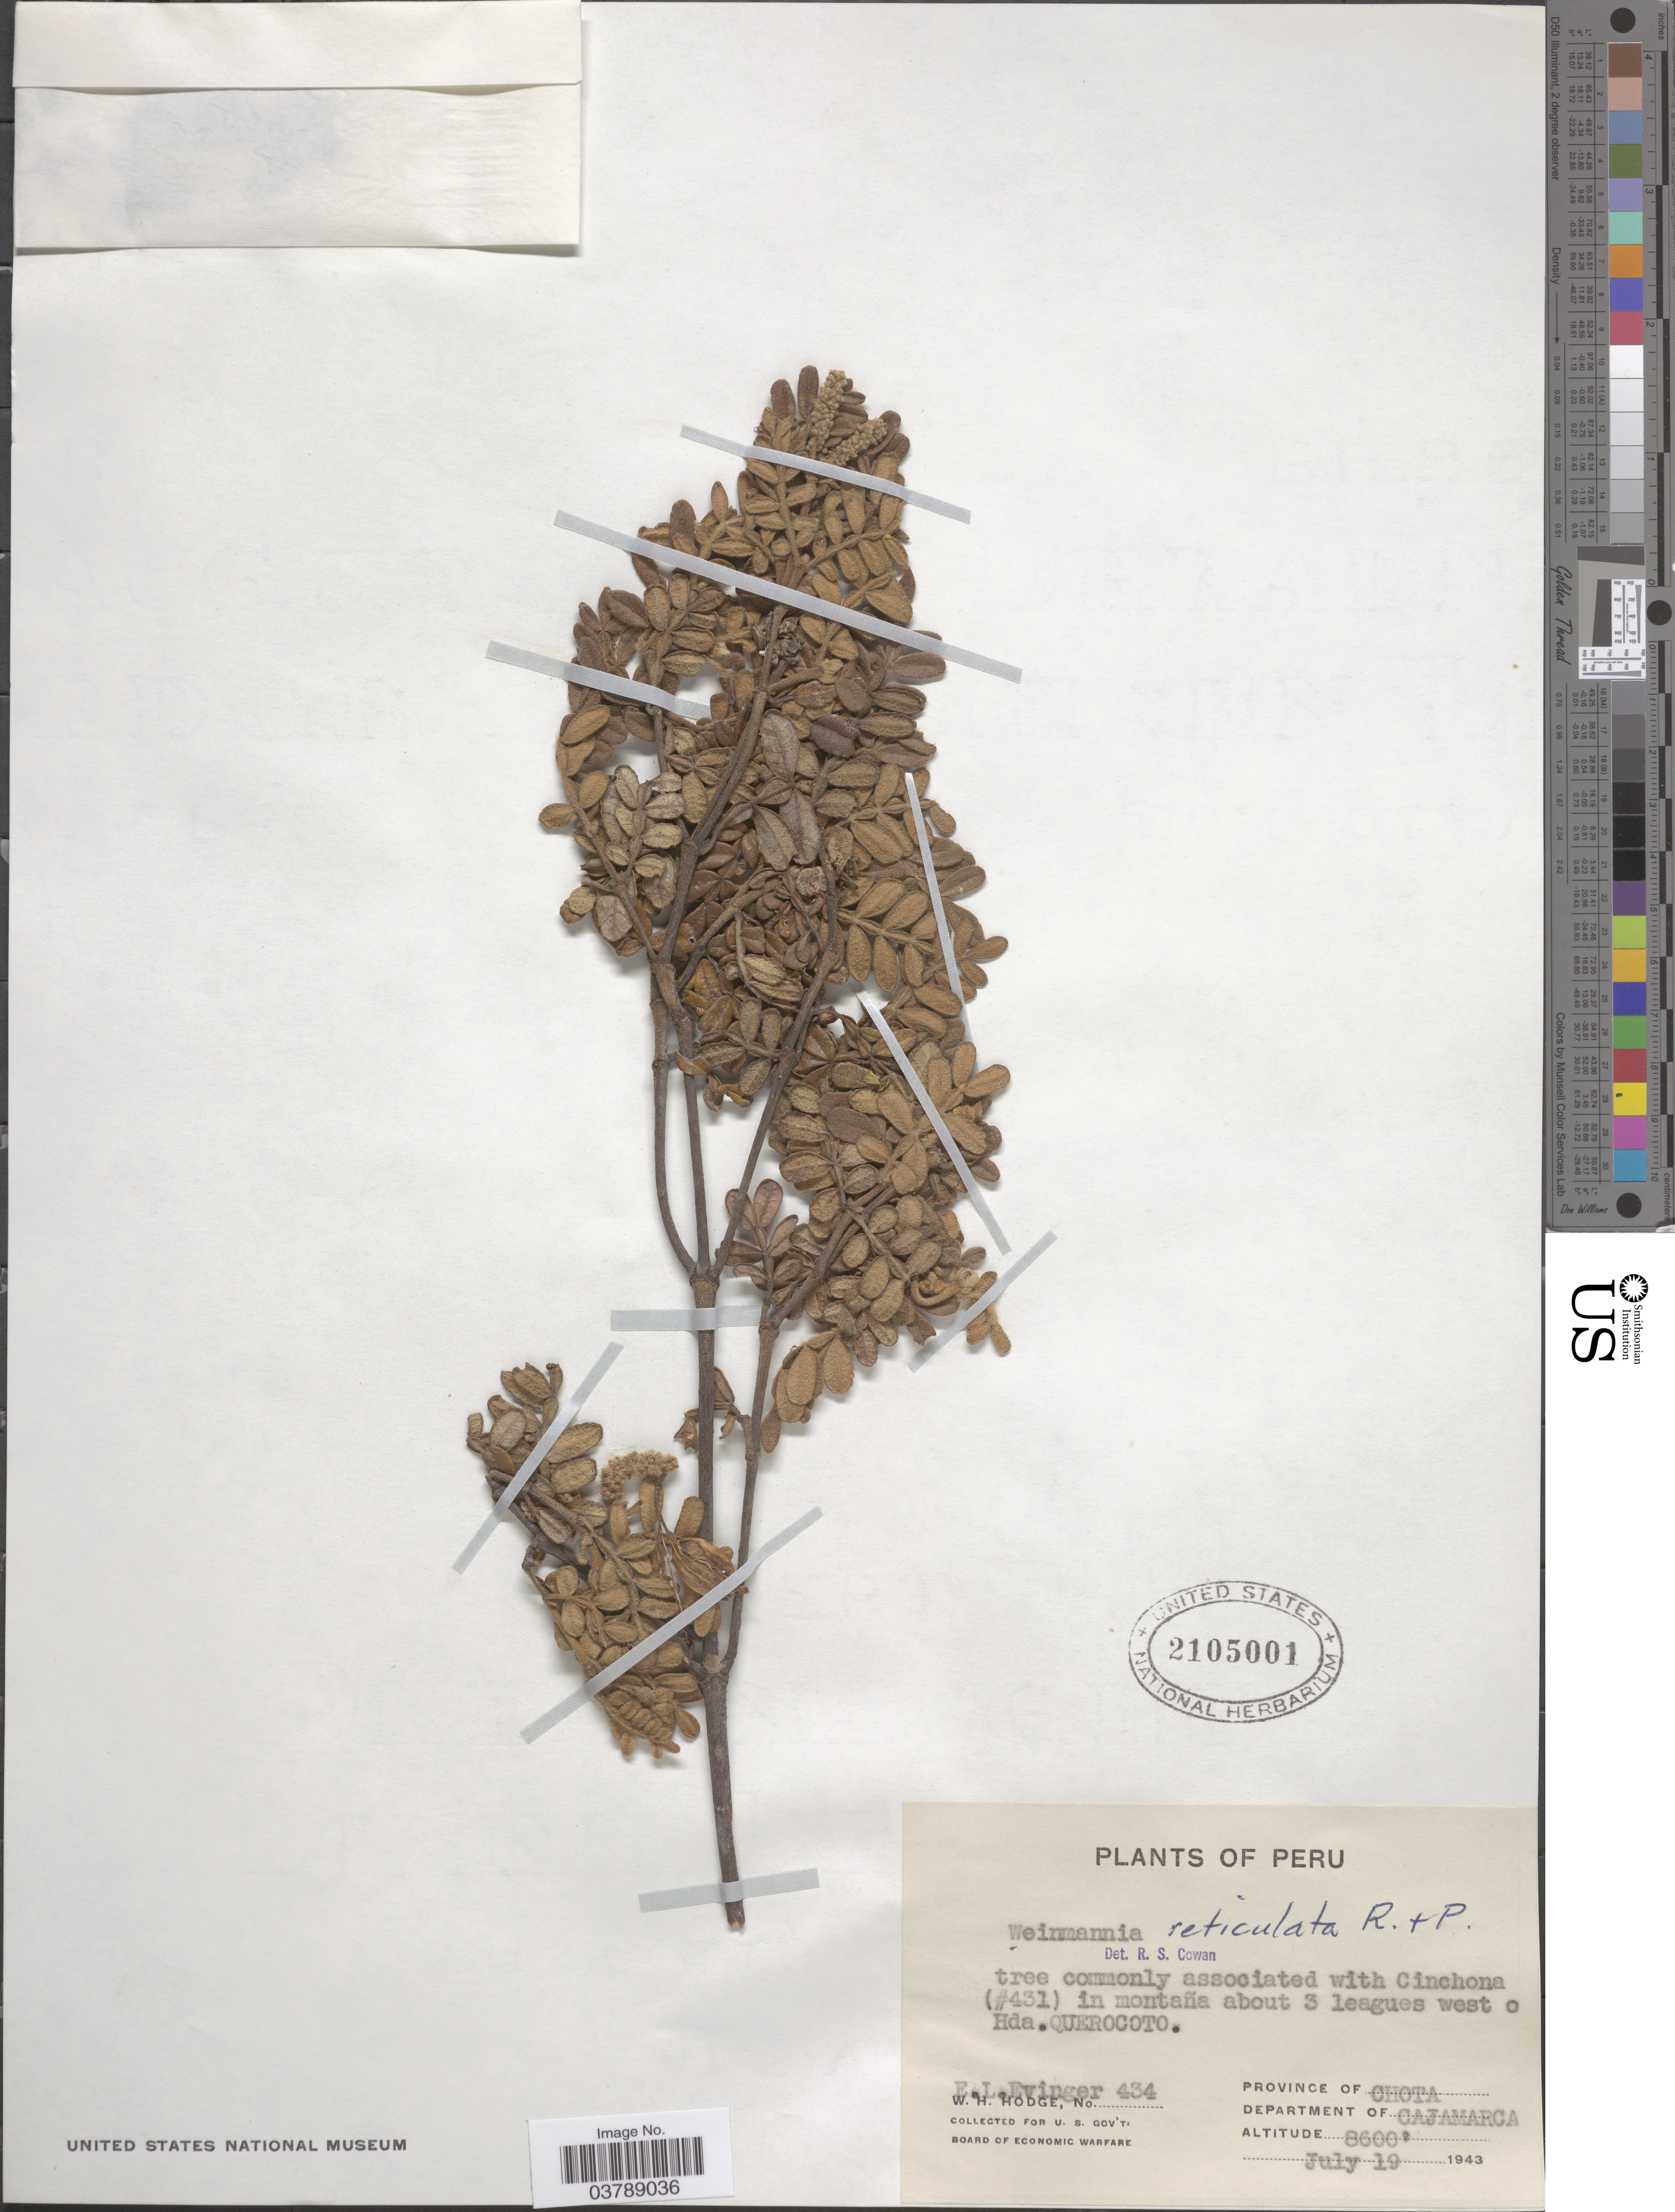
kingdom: Plantae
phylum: Tracheophyta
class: Magnoliopsida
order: Oxalidales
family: Cunoniaceae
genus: Weinmannia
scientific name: Weinmannia cymbifolia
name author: Diels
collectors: E. Evinger & W. Hodge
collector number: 434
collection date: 1943-07-19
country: Peru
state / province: Cajamarca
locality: In montaña about 3 leagues west o Hda. Querocoto. Province of Chota. Department of Cajamarca.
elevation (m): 2621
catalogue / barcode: US 2105001